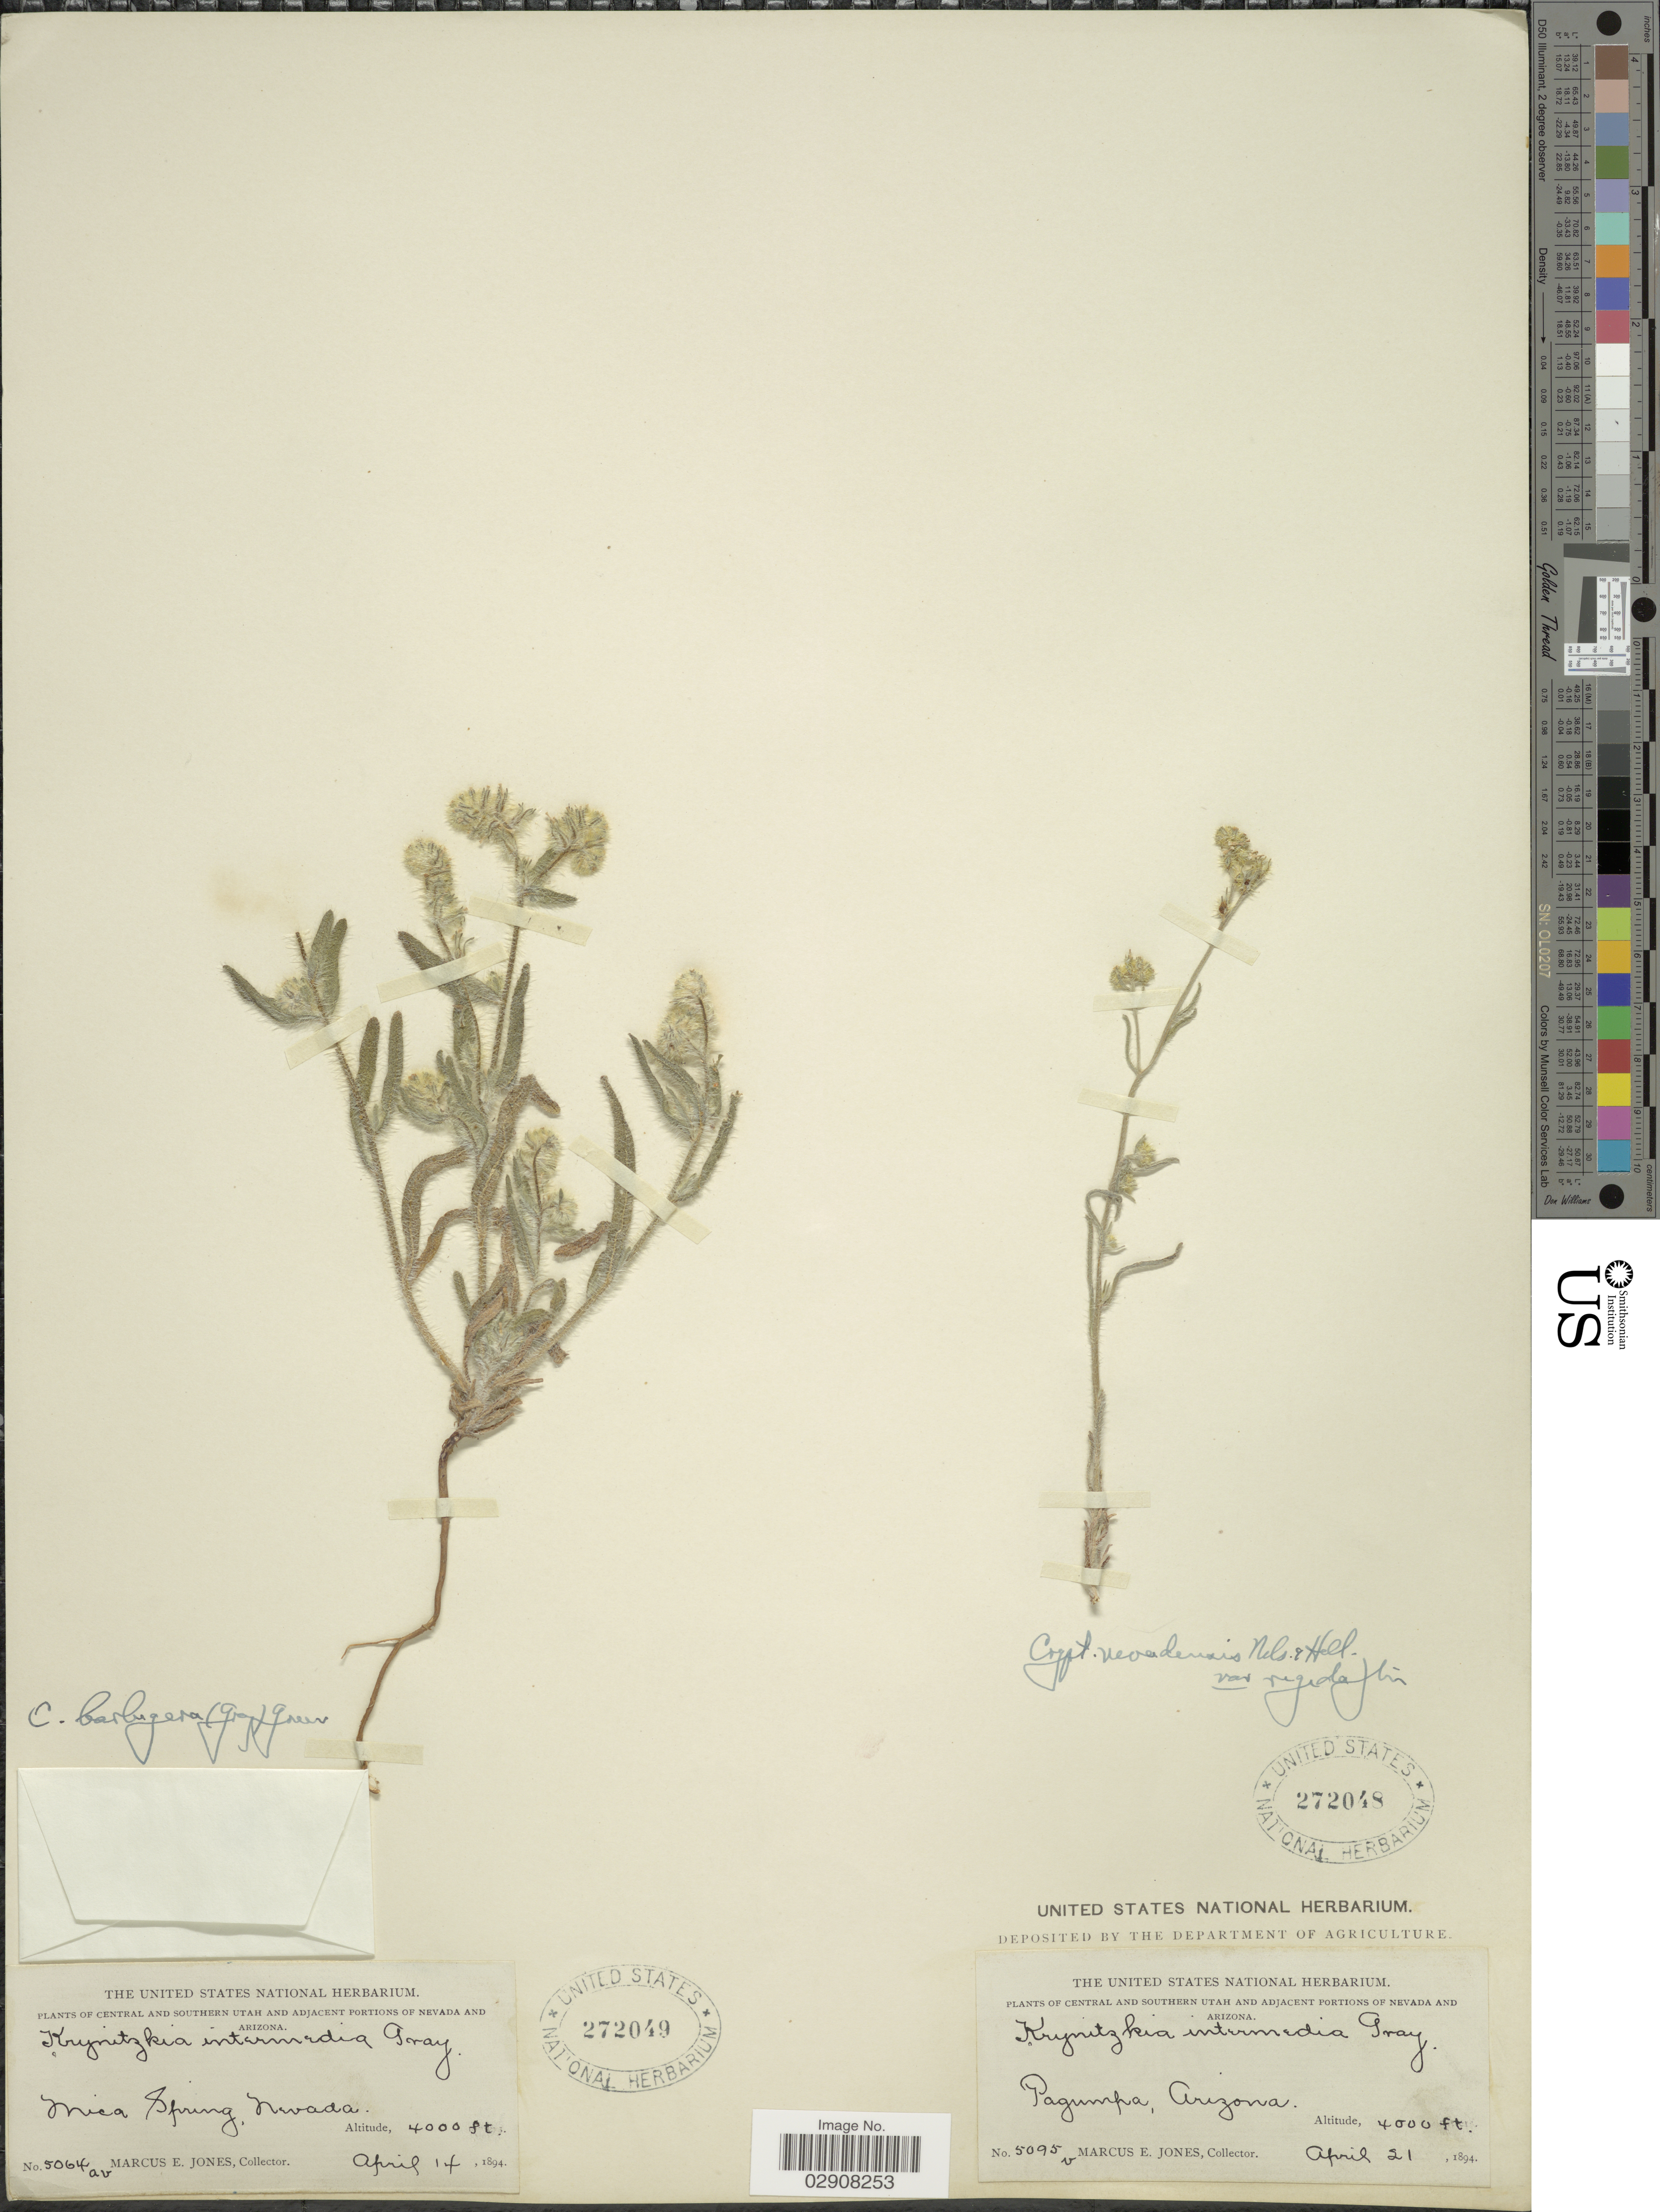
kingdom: Plantae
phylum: Tracheophyta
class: Magnoliopsida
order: Boraginales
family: Boraginaceae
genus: Cryptantha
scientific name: Cryptantha nevadensis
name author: A. Nelson & P.B. Kenn.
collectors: M. E. Jones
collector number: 5095v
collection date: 1894-04-21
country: United States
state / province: Arizona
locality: Pagumpa.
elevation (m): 1219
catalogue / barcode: US 272048